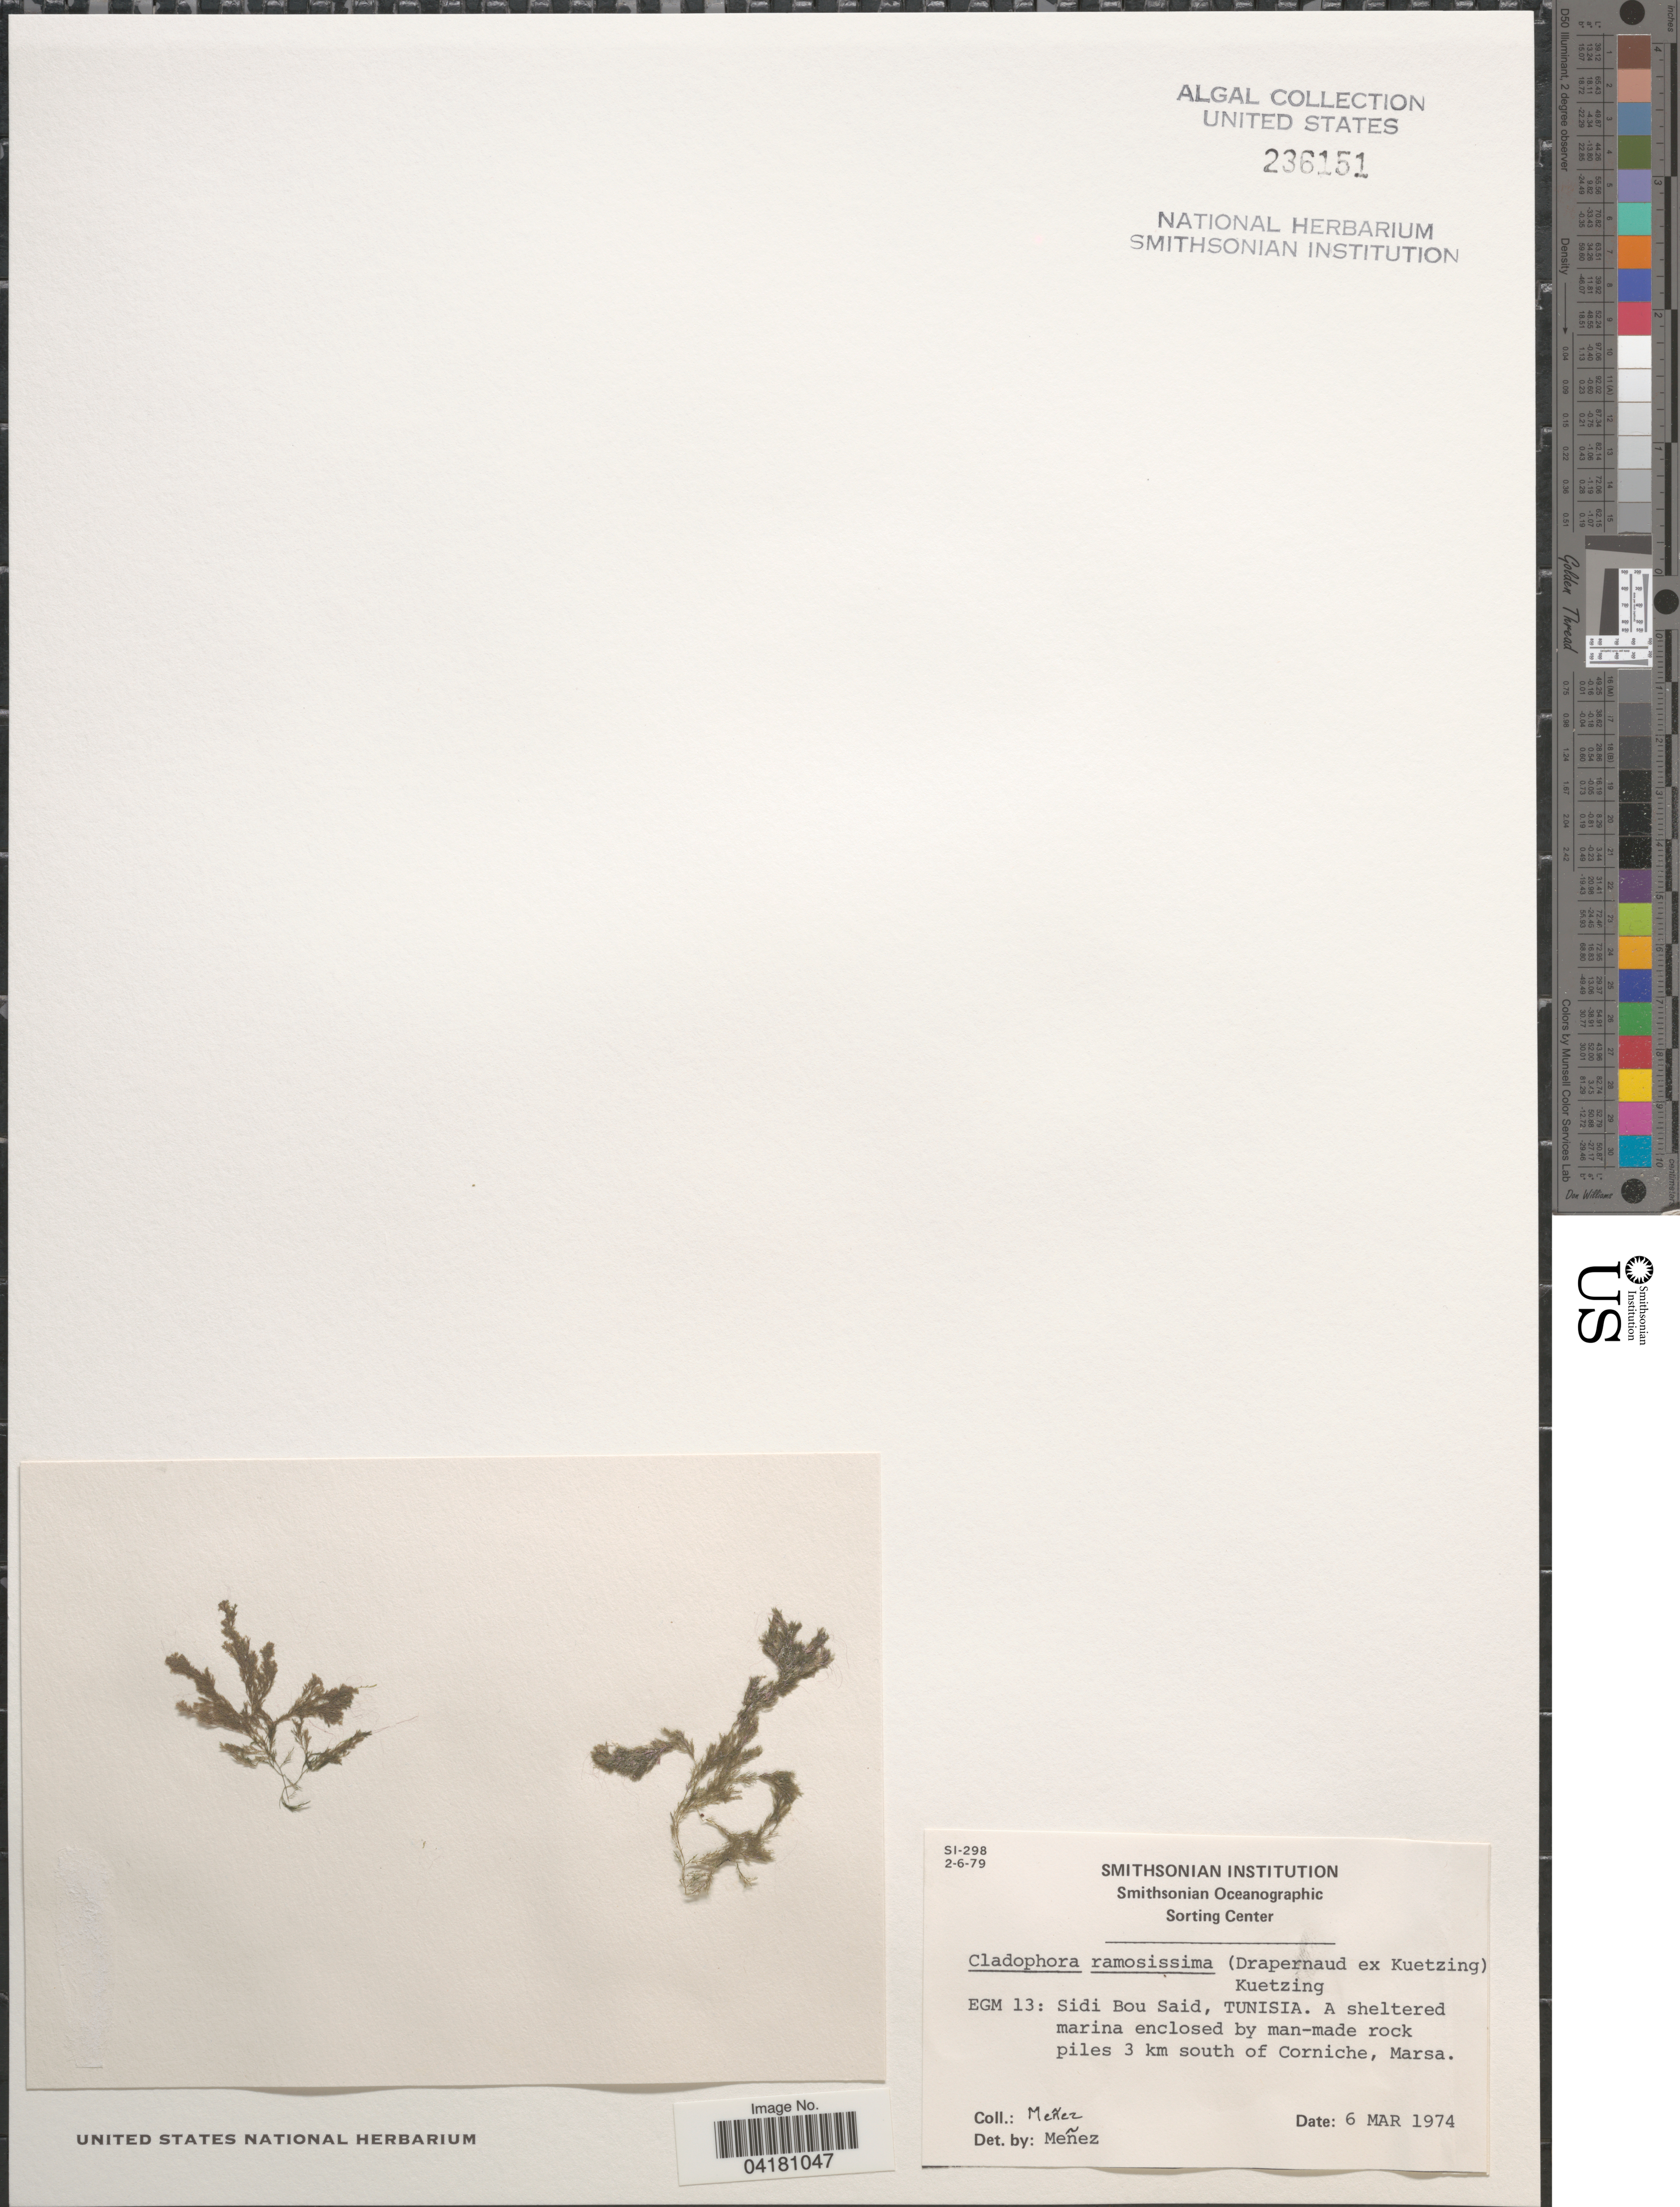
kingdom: Plantae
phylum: Chlorophyta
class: Ulvophyceae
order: Cladophorales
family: Cladophoraceae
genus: Cladophora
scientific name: Cladophora rupestris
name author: (Roth) Kütz.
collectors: Menez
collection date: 1974-03-06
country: Tunisia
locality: EGM 13: Sidi Bou Said. A sheltered marina enclosed by man-made rock piles 3 km south of Corniche, Marsa.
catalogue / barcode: US 236151